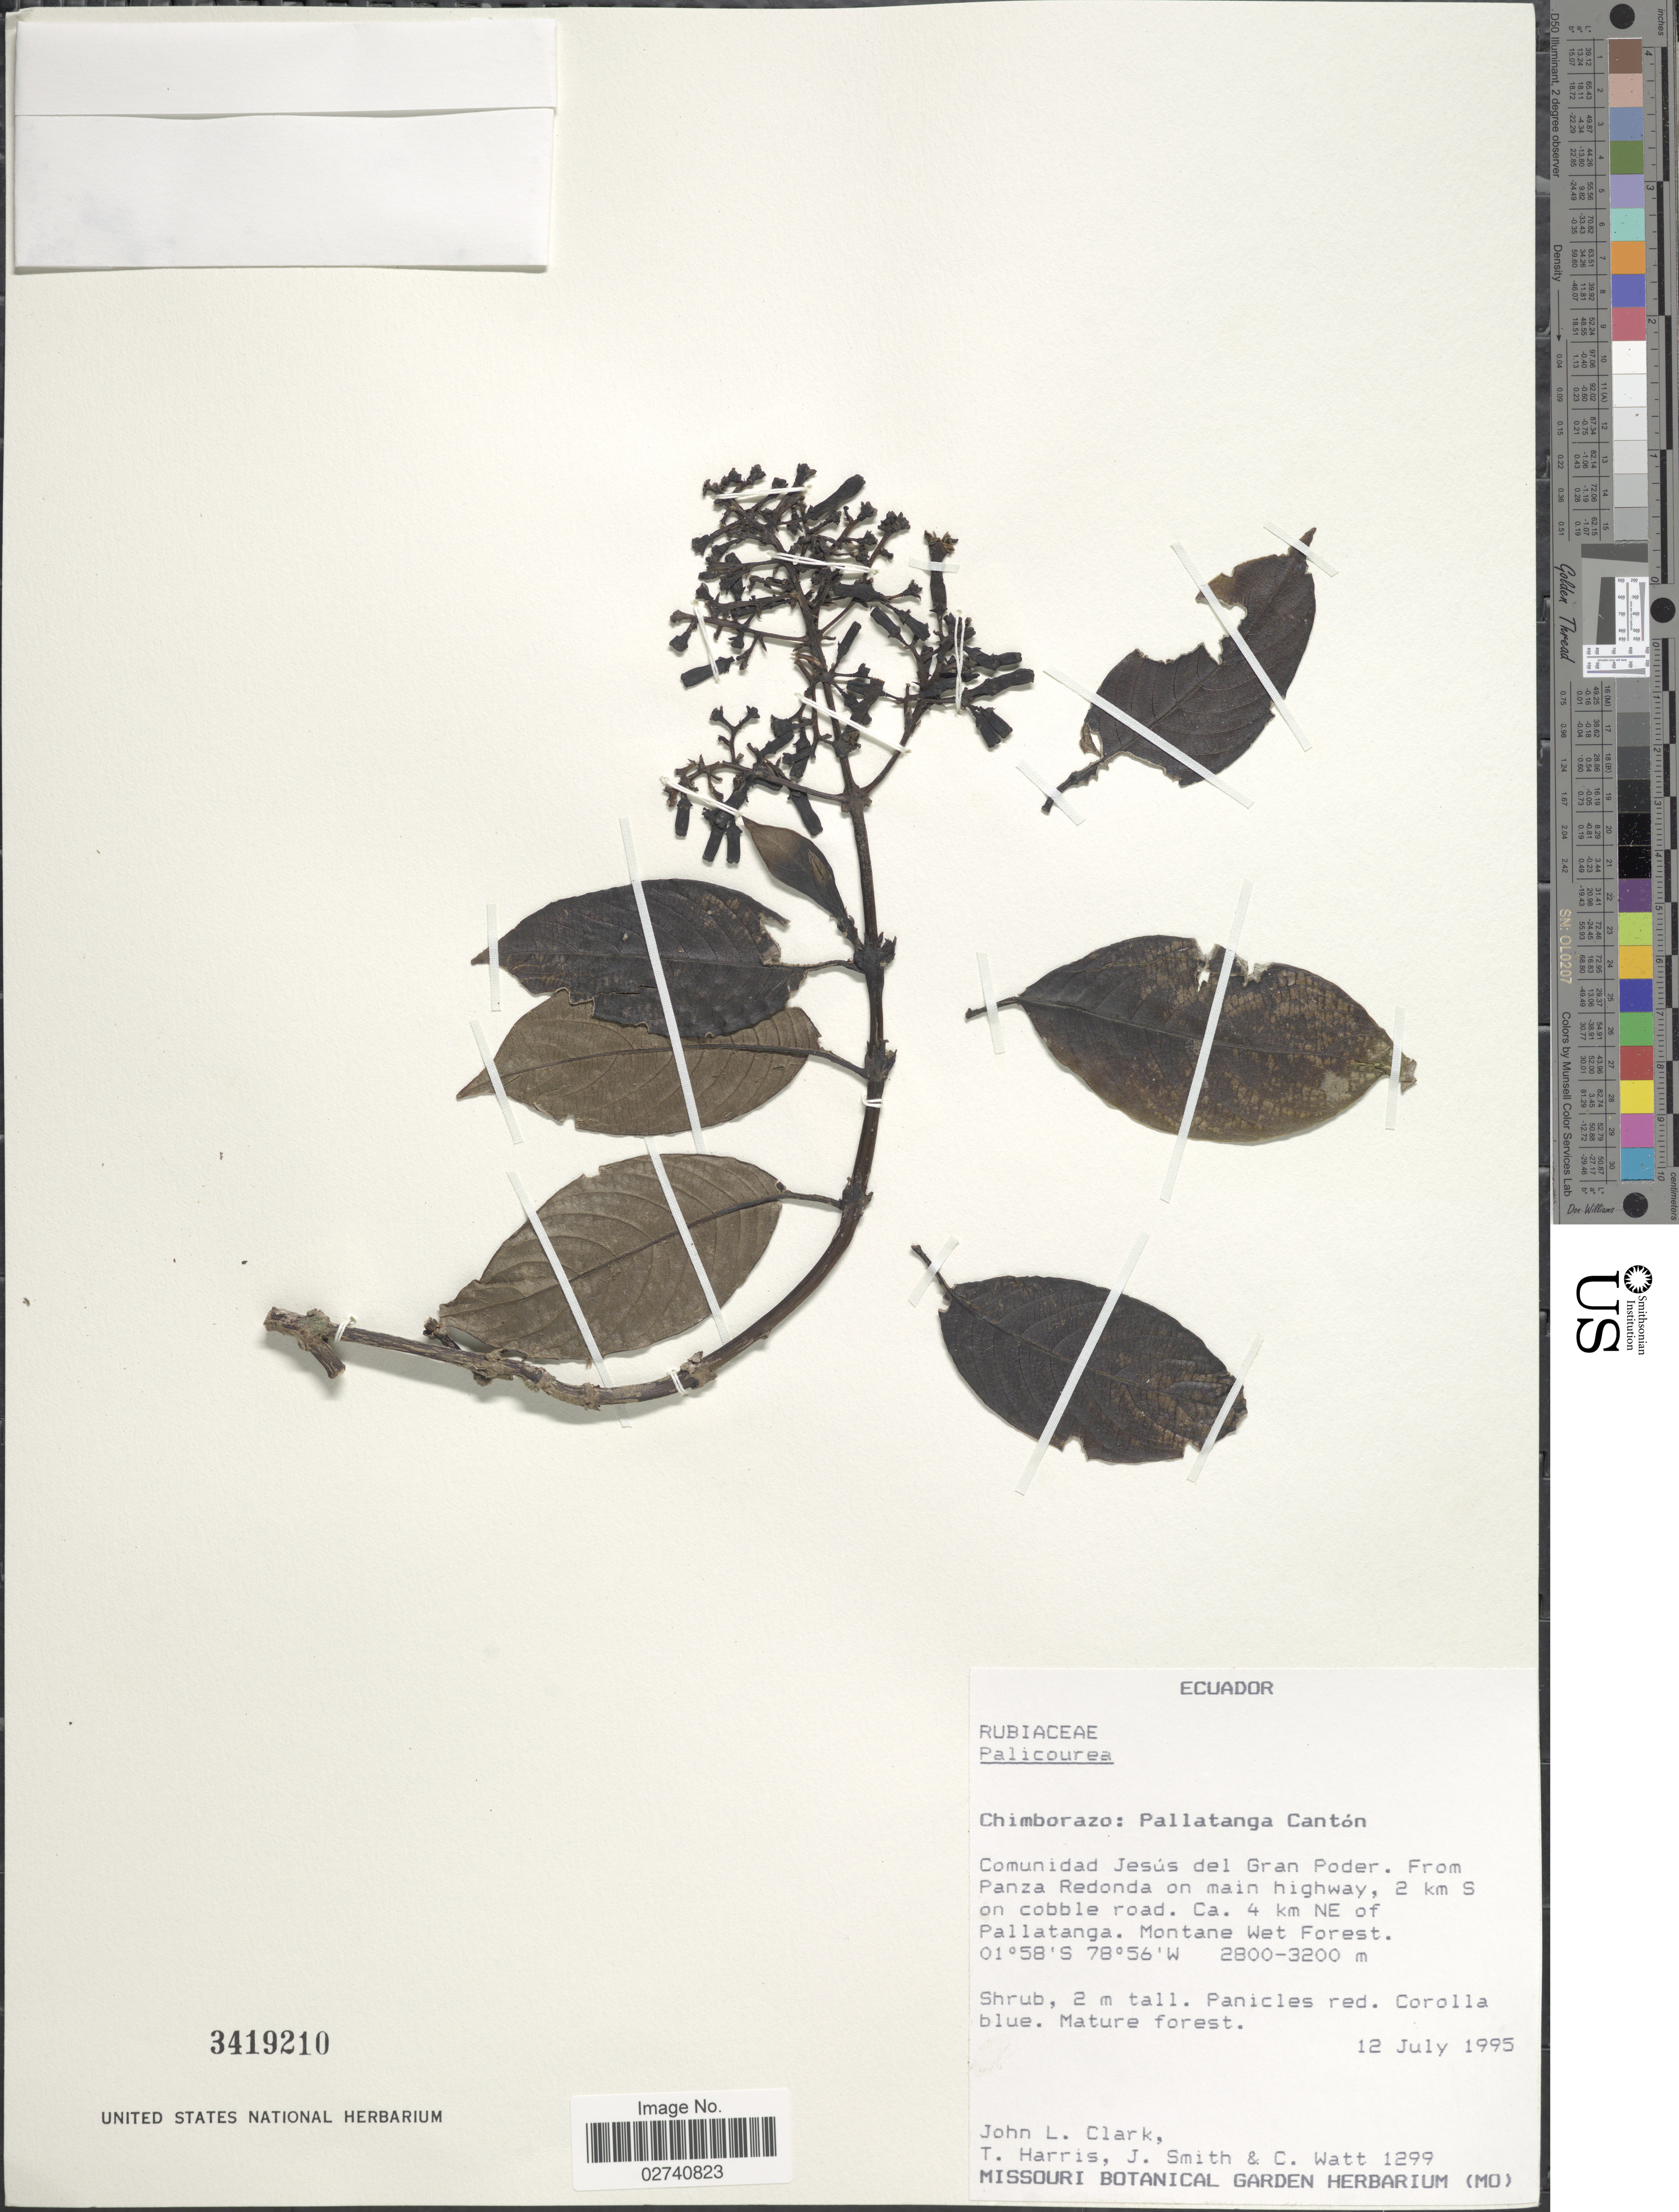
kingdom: Plantae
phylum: Tracheophyta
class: Magnoliopsida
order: Gentianales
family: Rubiaceae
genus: Palicourea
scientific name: Palicourea sp.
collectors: J. L. Clark, T. Harris, J. Smith & C. Watt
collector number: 1299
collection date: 1995-07-12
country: Ecuador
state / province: Chimborazo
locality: Pallatanga Canton. Comunidad Jesus del Gran Poder. From Panza Redonda on main highway, 2 km S on cobble road. Ca. 4 km NE of Pallatanga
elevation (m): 2800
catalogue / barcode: US 3419210